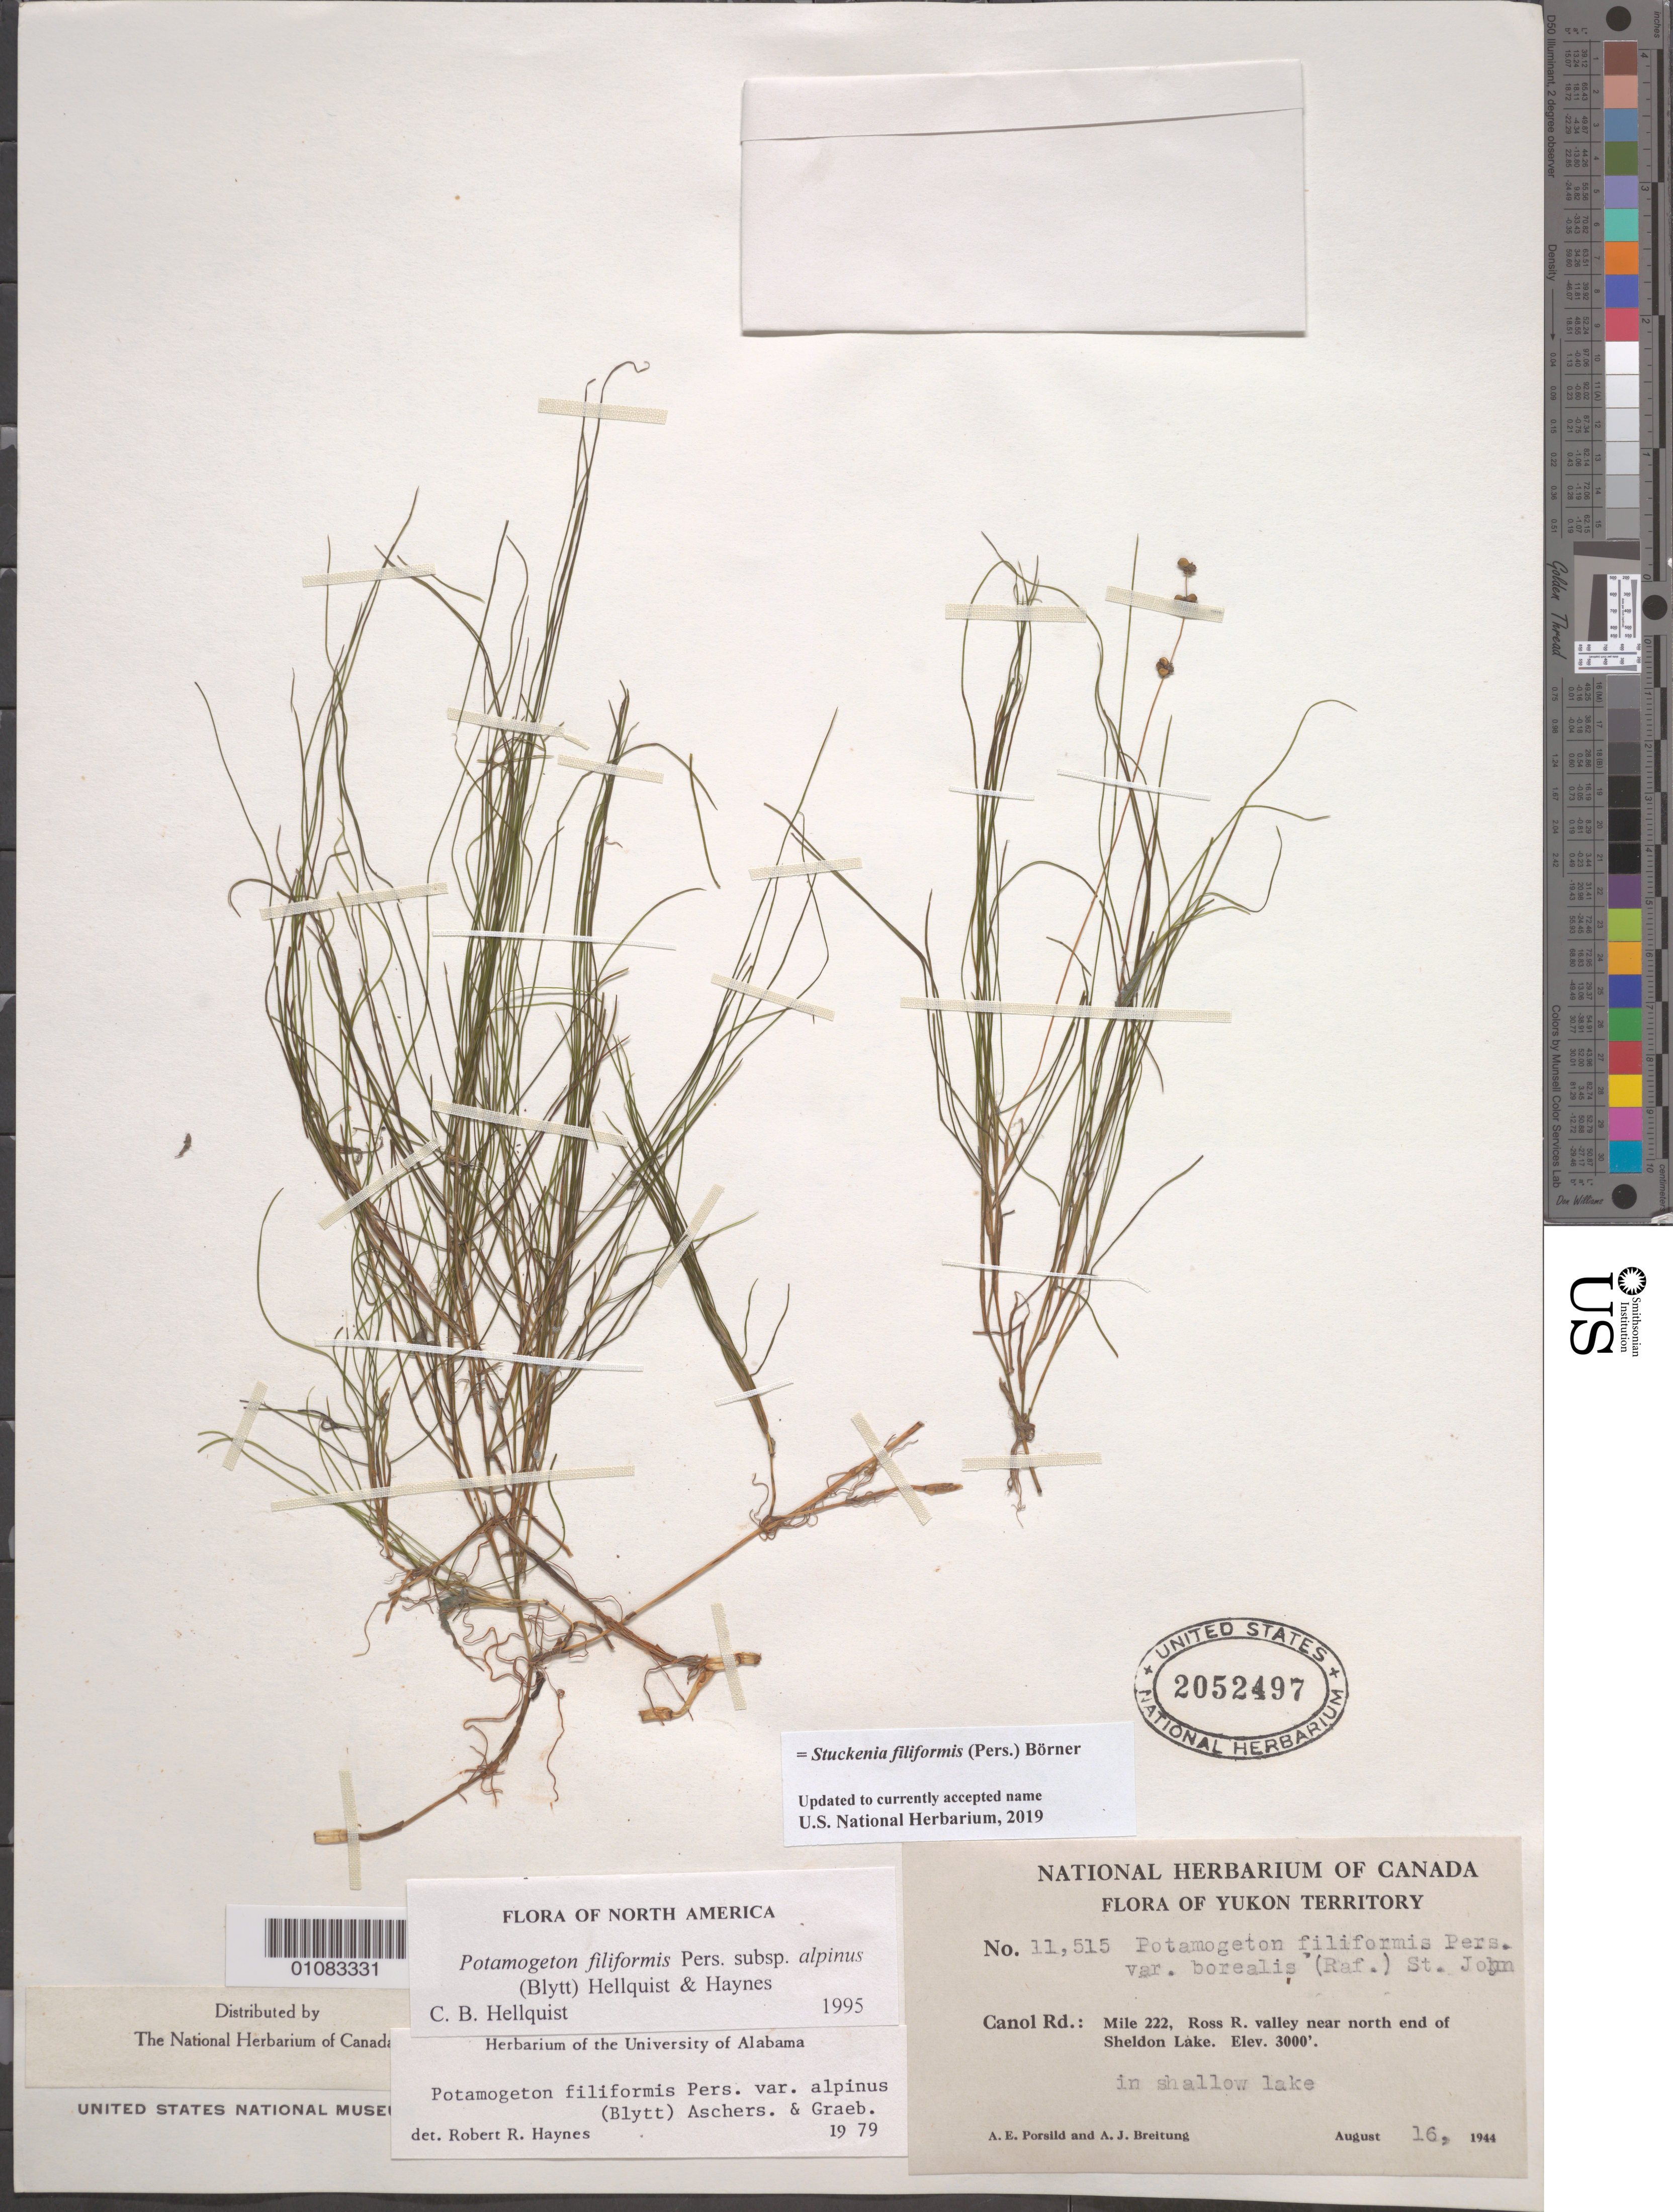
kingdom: Plantae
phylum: Tracheophyta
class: Liliopsida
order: Alismatales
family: Potamogetonaceae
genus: Stuckenia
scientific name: Stuckenia filiformis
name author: (Pers.) Börner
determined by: Strong, Mark T., (BOT), Smithsonian Institution - National Museum of Natural History (UNITED STATES)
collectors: A. E. Porsild & A. Breitung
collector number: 11515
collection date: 1944-08-16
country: Canada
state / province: Yukon Territory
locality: Canol Road, Mile 222, Ross R. Valley, Sheldon Lake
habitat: Valley near north end of shallow lake.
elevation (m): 914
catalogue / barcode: US 2052497